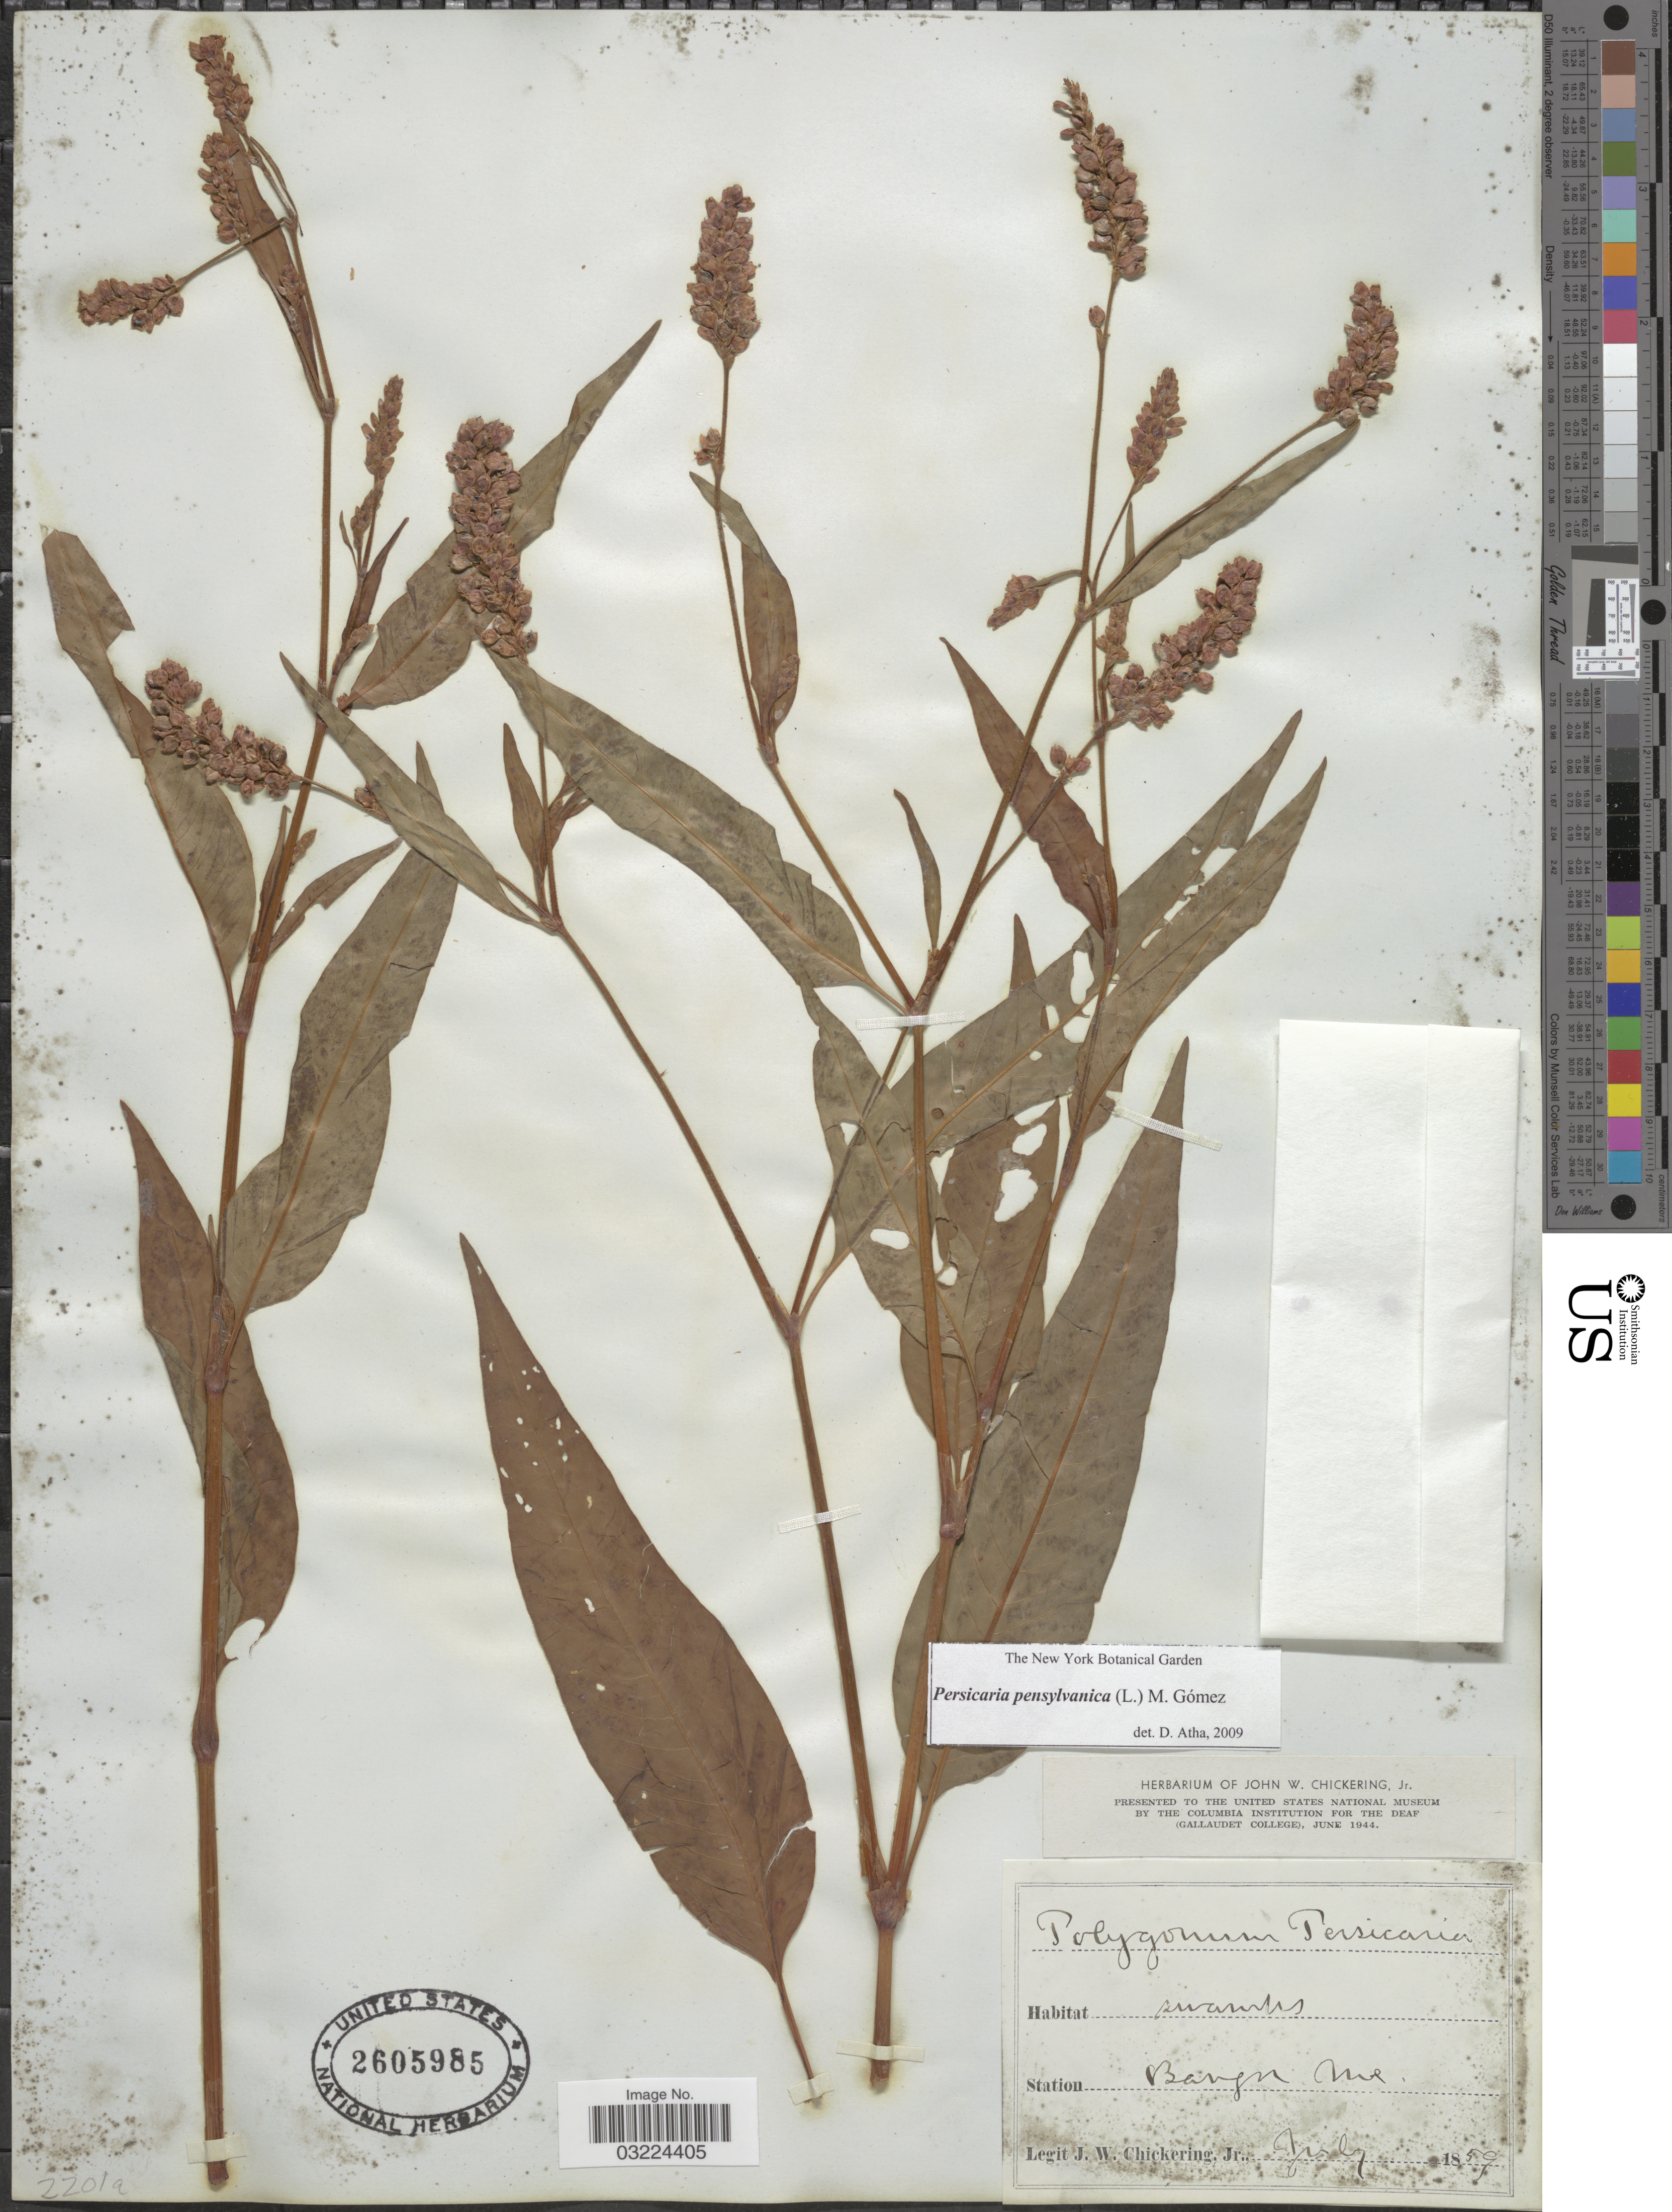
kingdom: Plantae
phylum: Tracheophyta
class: Magnoliopsida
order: Caryophyllales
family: Polygonaceae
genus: Persicaria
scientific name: Persicaria pensylvanica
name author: (L.) M. Gómez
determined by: Atha, D. E.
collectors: J. Chickering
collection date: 1859-07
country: United States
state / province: Maine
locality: Station Bangor Me.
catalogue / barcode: US 2605985